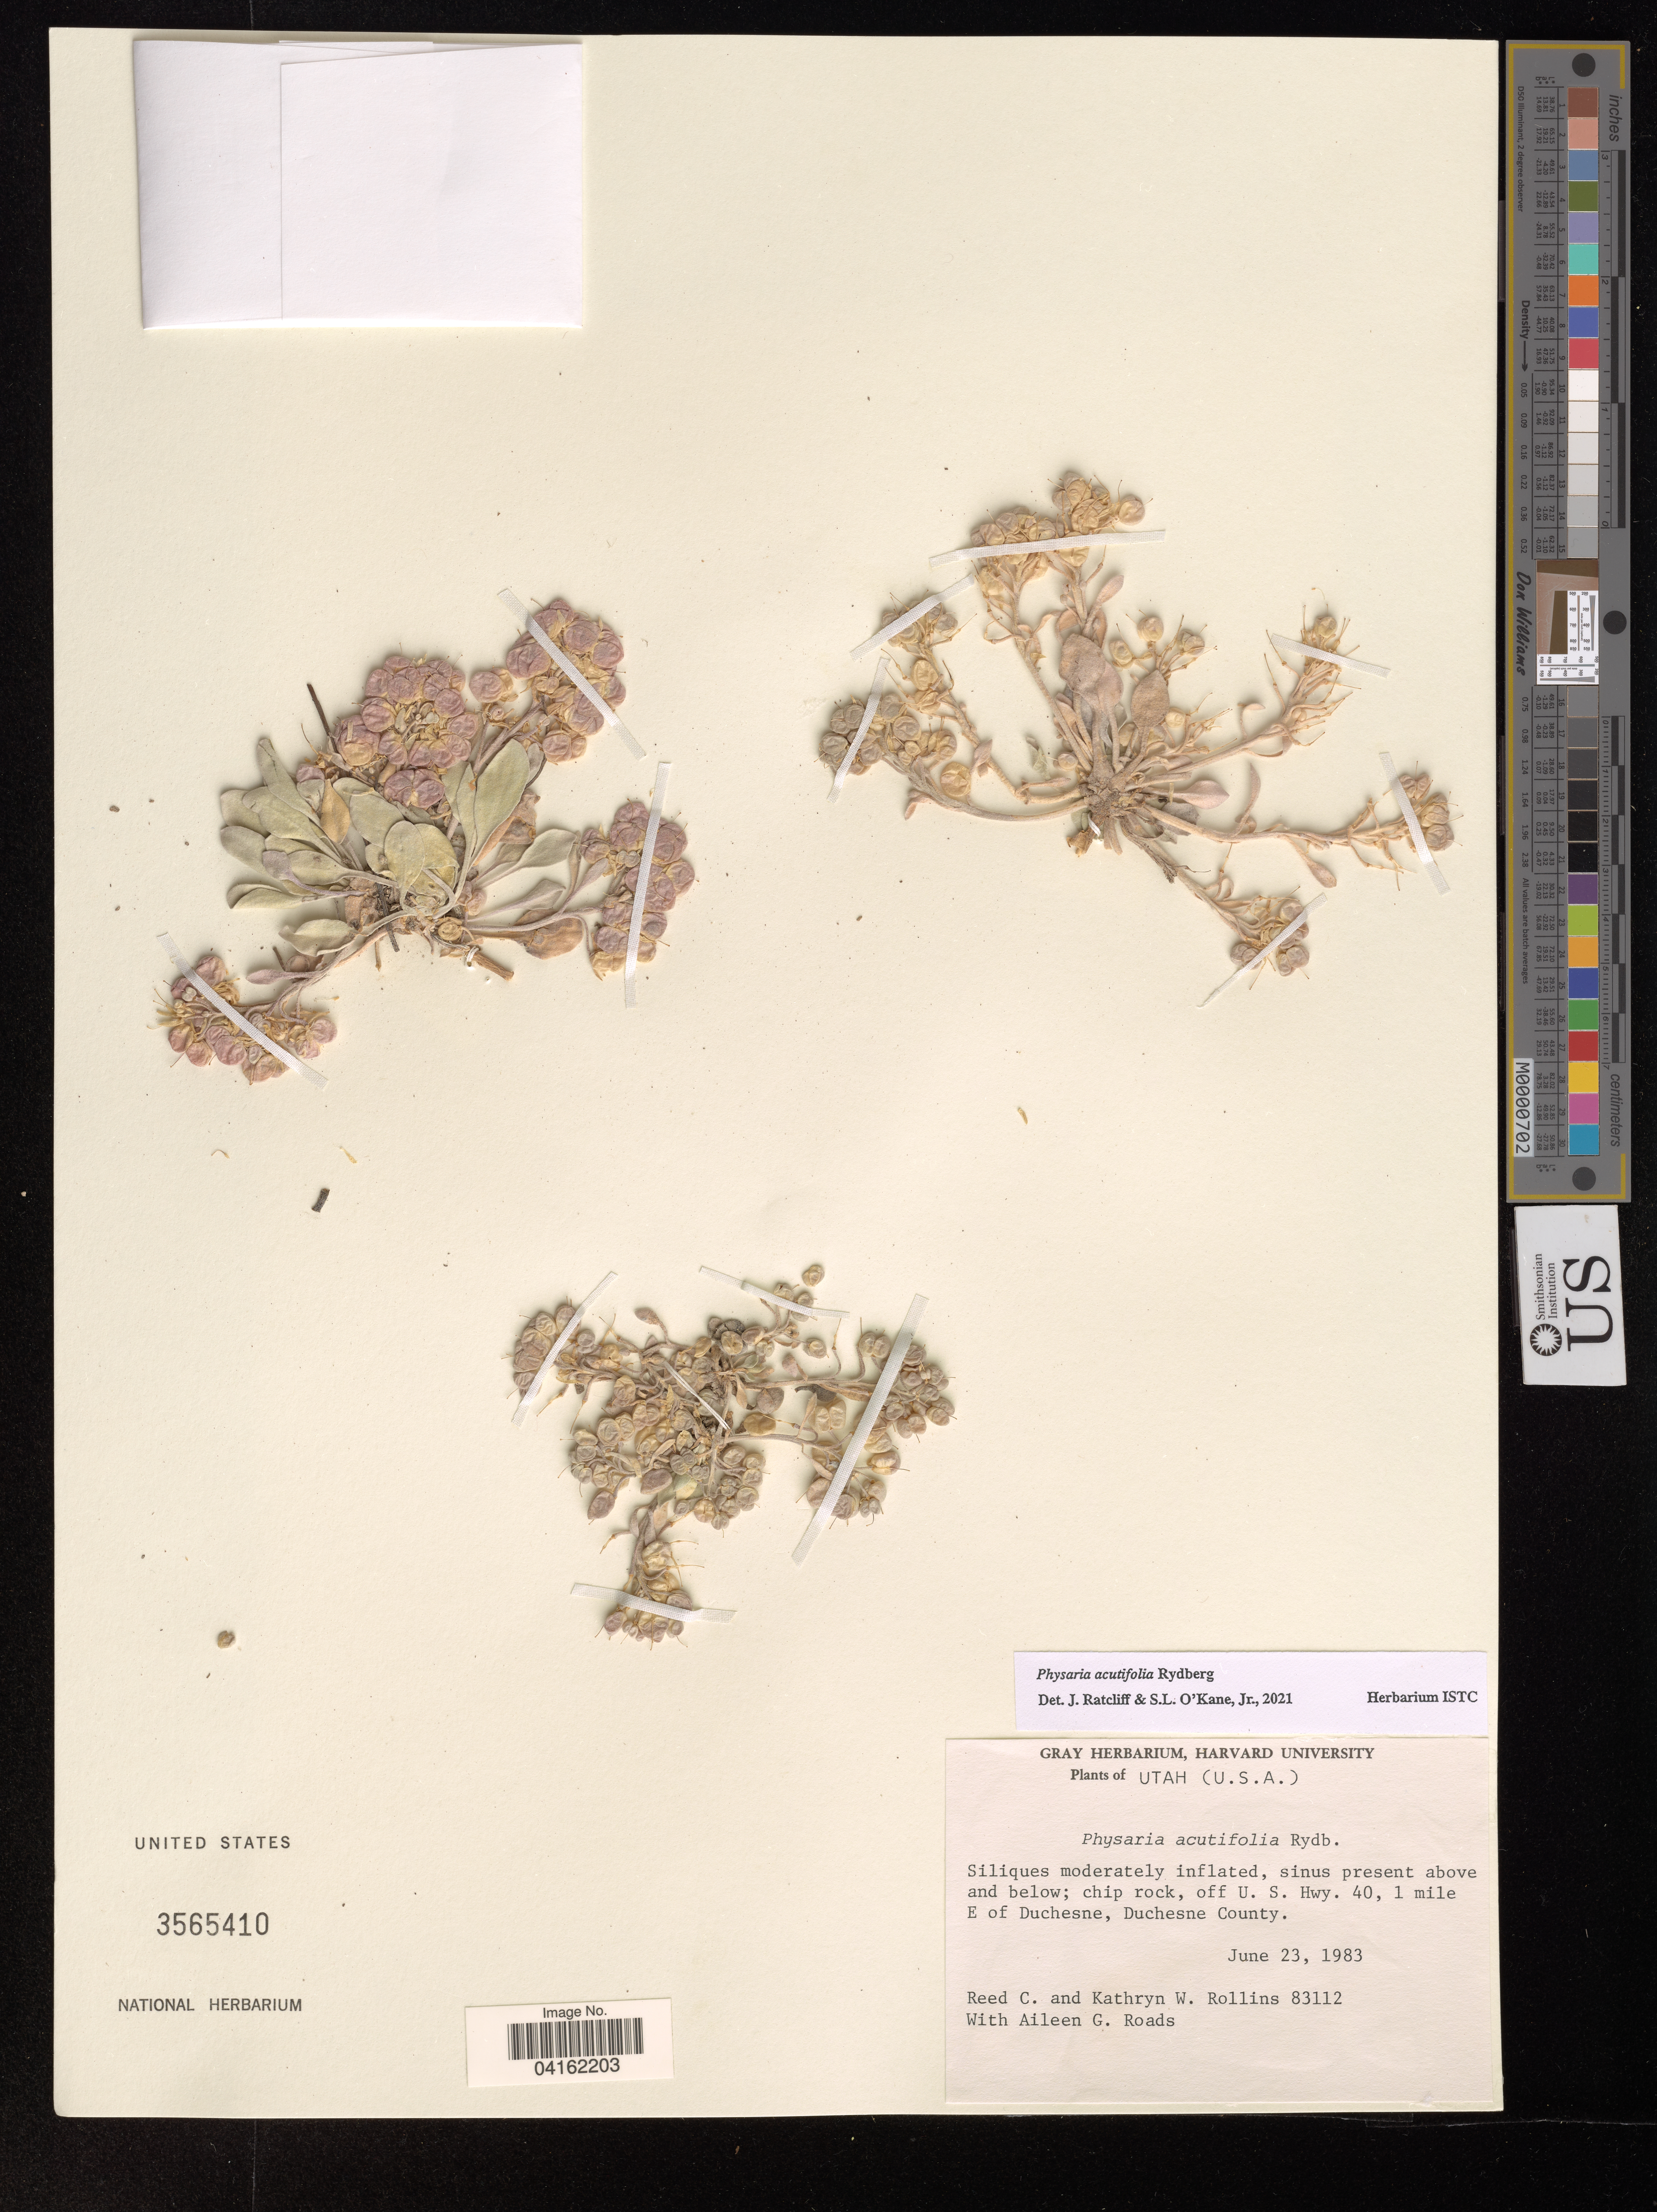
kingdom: Plantae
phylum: Tracheophyta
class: Magnoliopsida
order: Brassicales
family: Brassicaceae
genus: Physaria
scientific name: Physaria acutifolia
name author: Rydb.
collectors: R. C. Rollins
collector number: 83112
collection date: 1983-06-23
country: United States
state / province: Utah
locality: Chip rock, off U. S. Hwy. 40, 1 mile E of Duchesne, Duchesne County.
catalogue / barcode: US 3565410